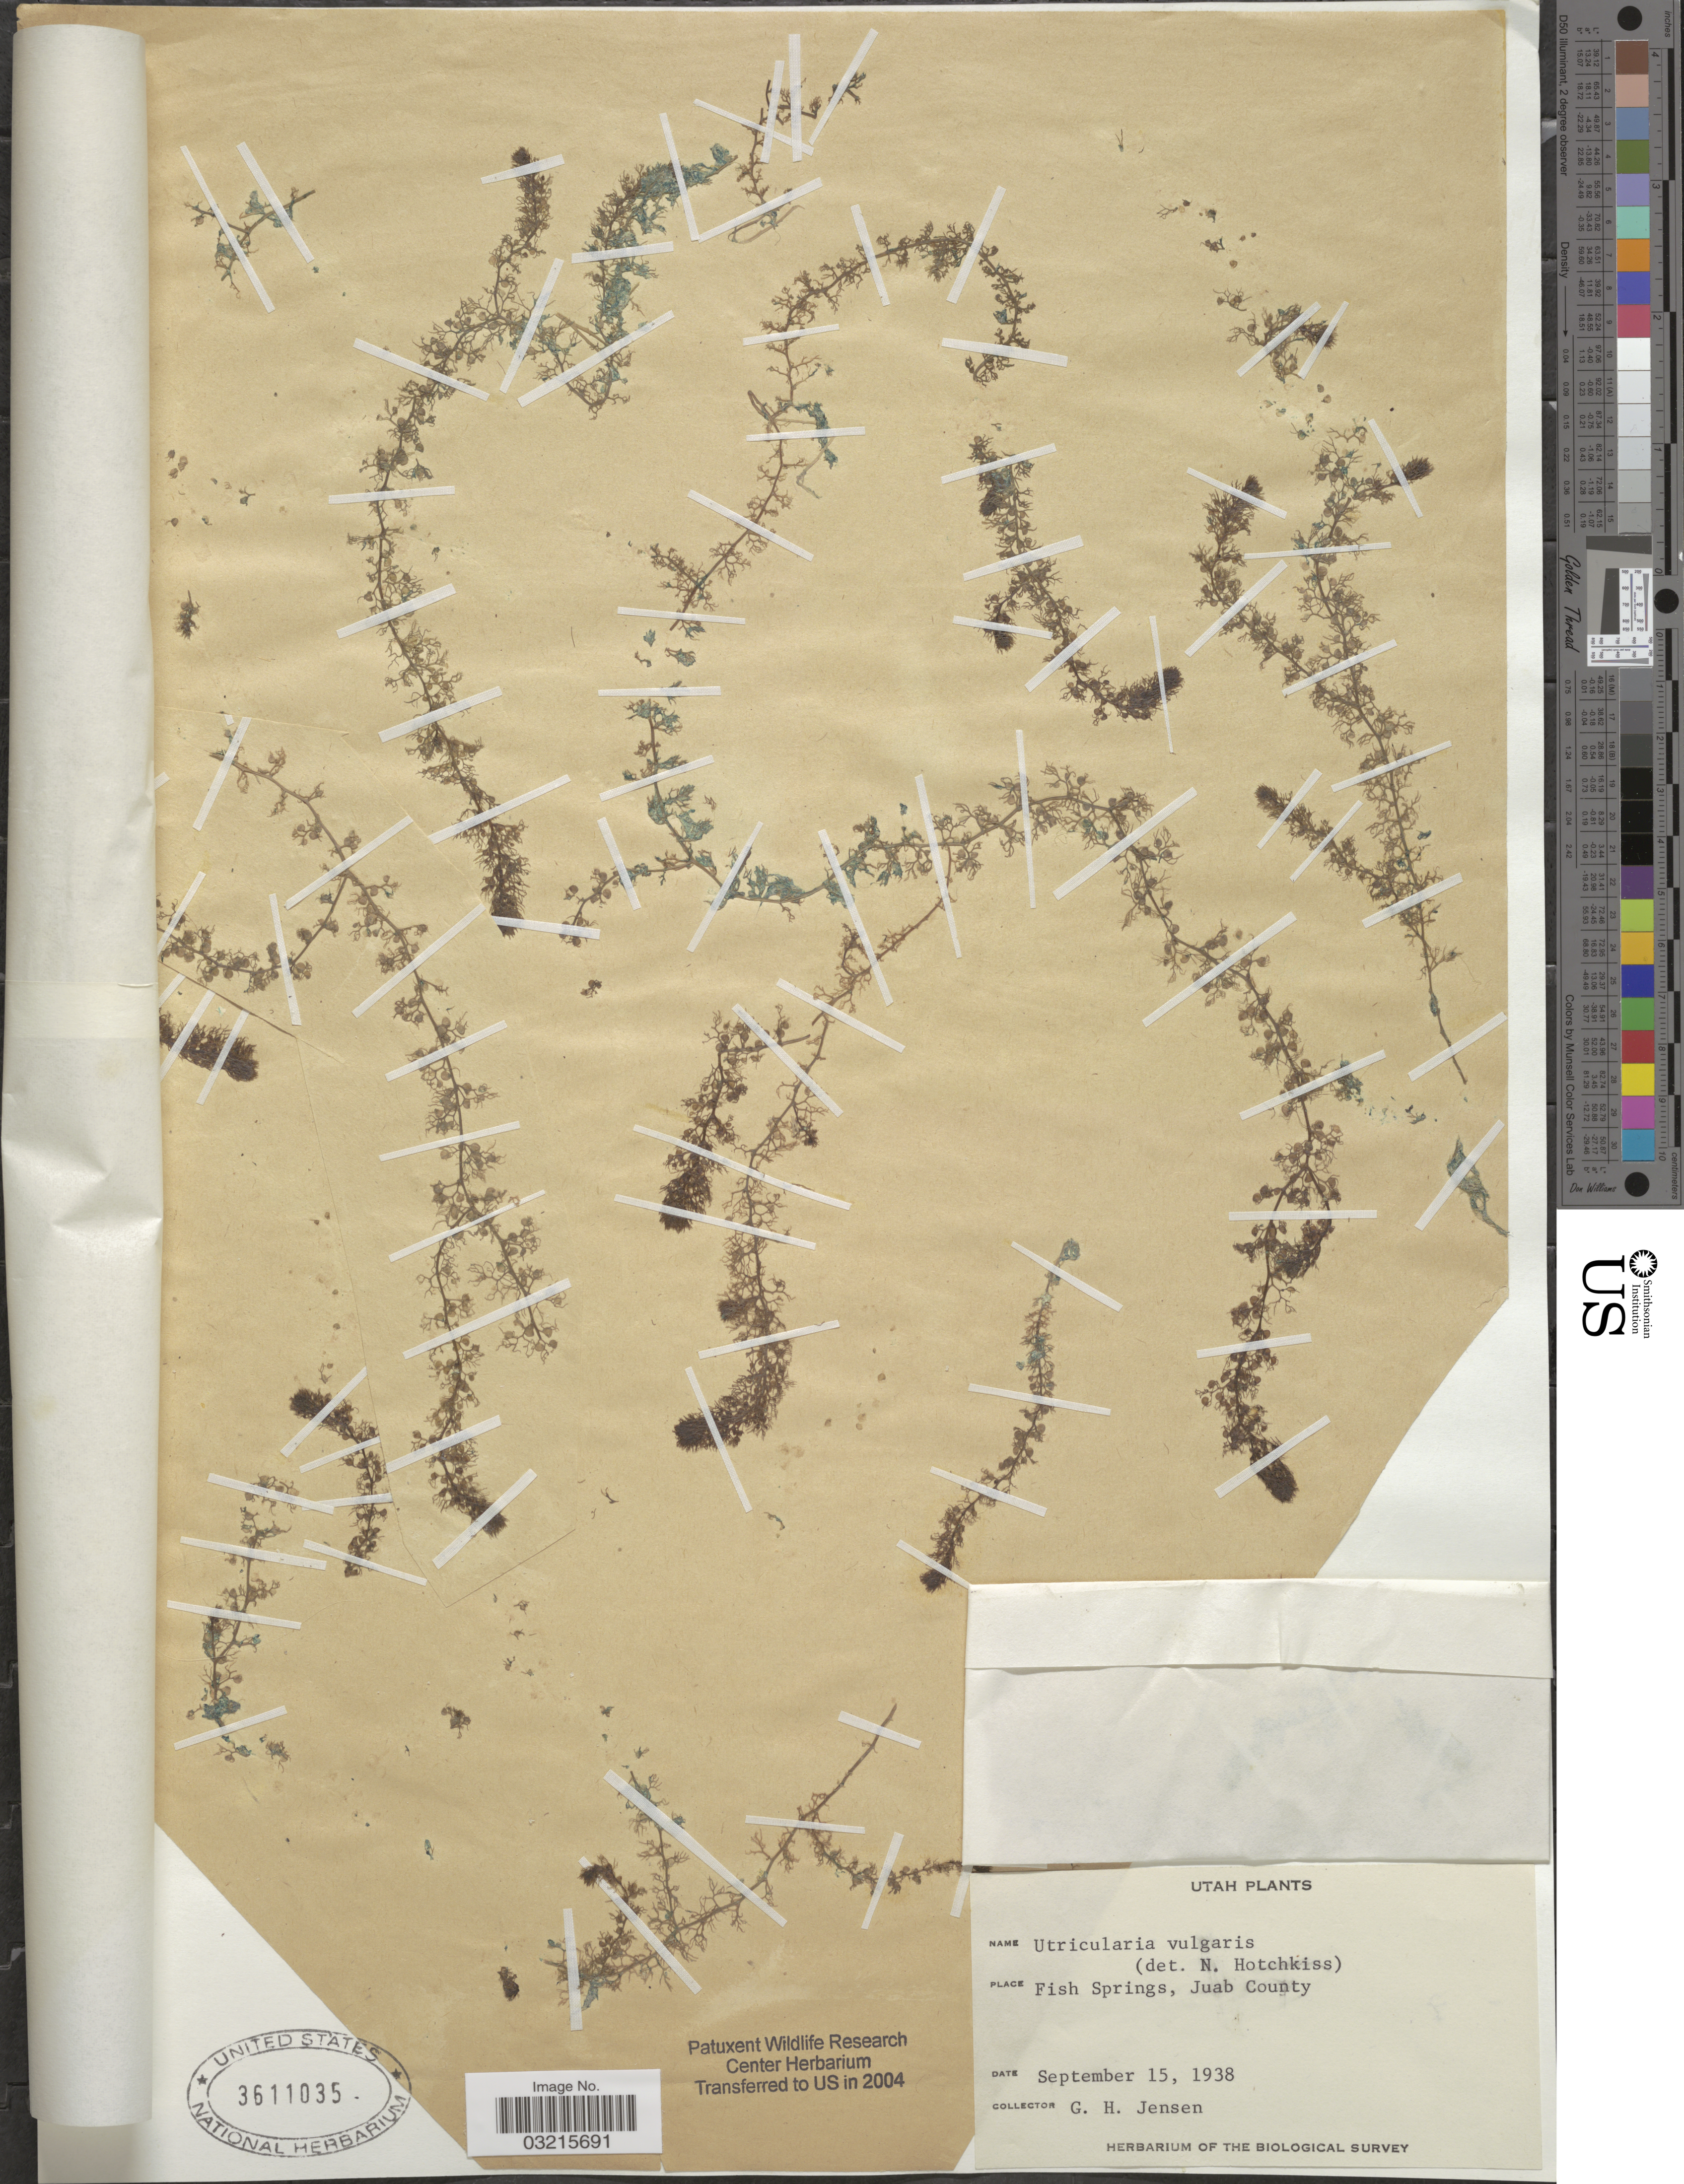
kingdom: Plantae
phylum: Tracheophyta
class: Magnoliopsida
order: Lamiales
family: Lentibulariaceae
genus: Utricularia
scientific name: Utricularia vulgaris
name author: L.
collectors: G. H. Jensen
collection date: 1938-09-15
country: United States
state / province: Utah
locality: Fish Springs, Juab County.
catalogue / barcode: US 3611035